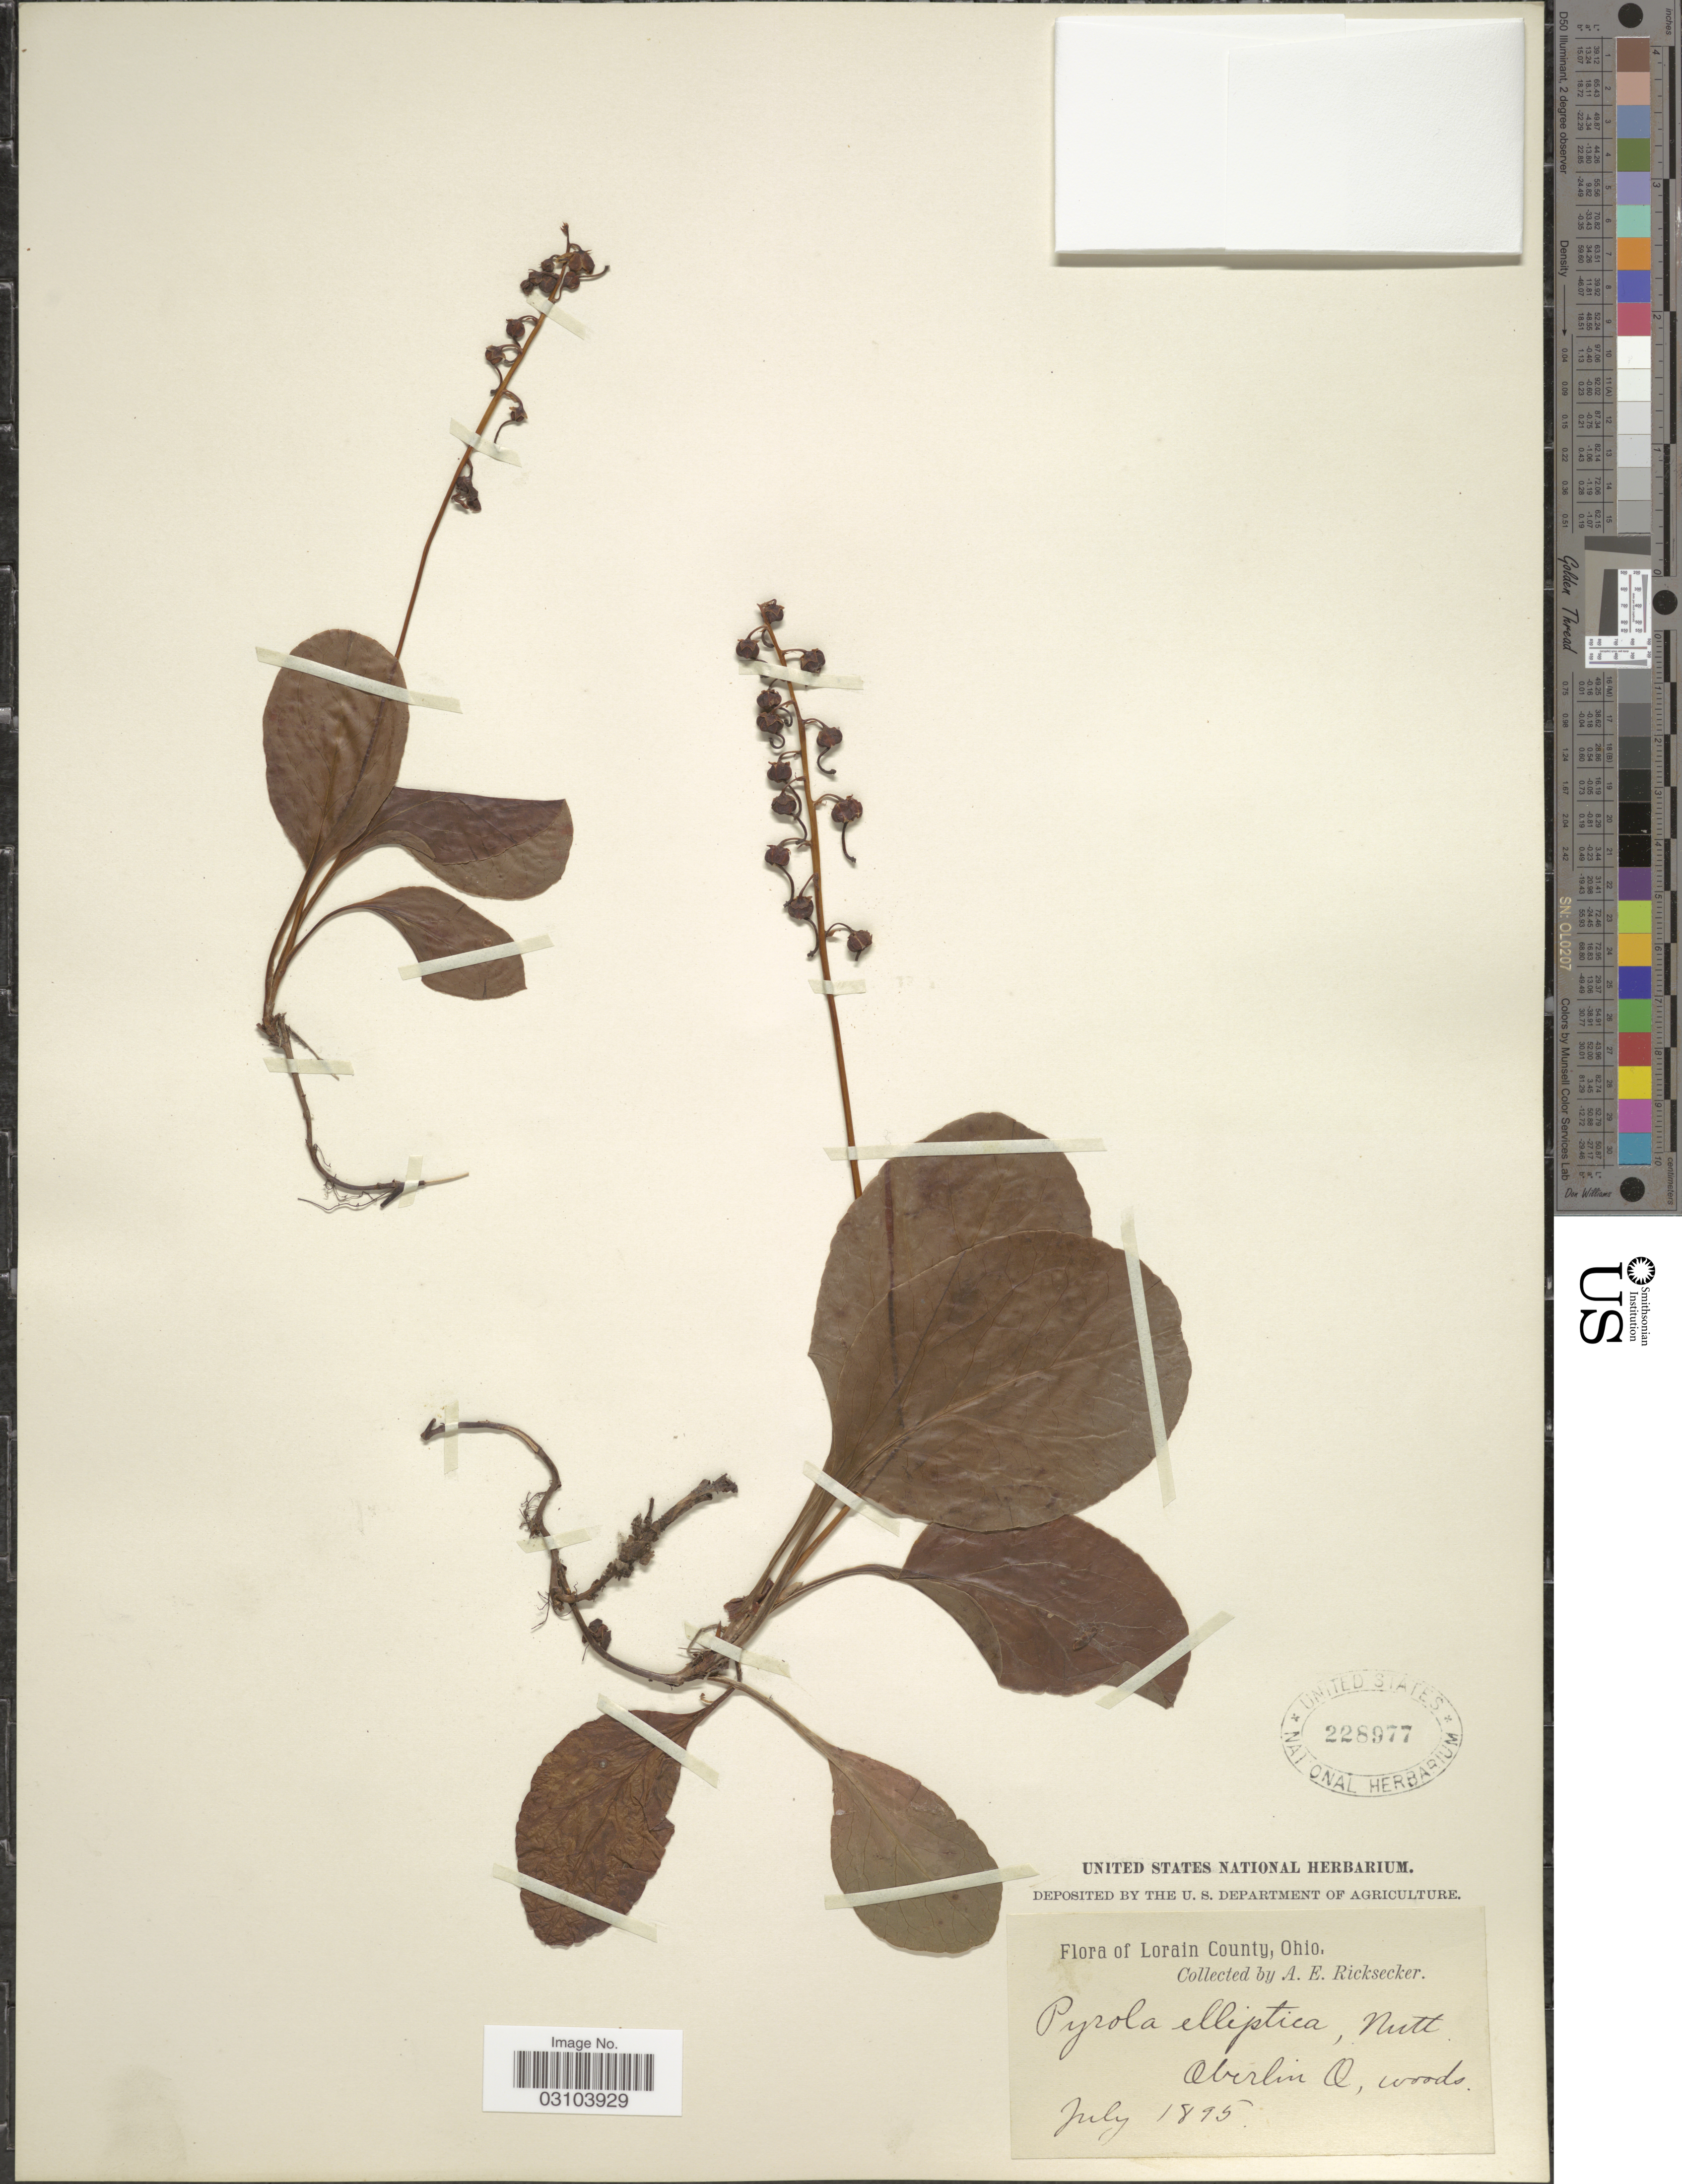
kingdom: Plantae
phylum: Tracheophyta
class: Magnoliopsida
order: Ericales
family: Ericaceae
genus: Pyrola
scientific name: Pyrola elliptica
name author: Nutt.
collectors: A. E. Ricksecker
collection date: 1895-07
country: United States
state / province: Ohio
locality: Lorain County. Oberlin O.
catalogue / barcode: US 228977